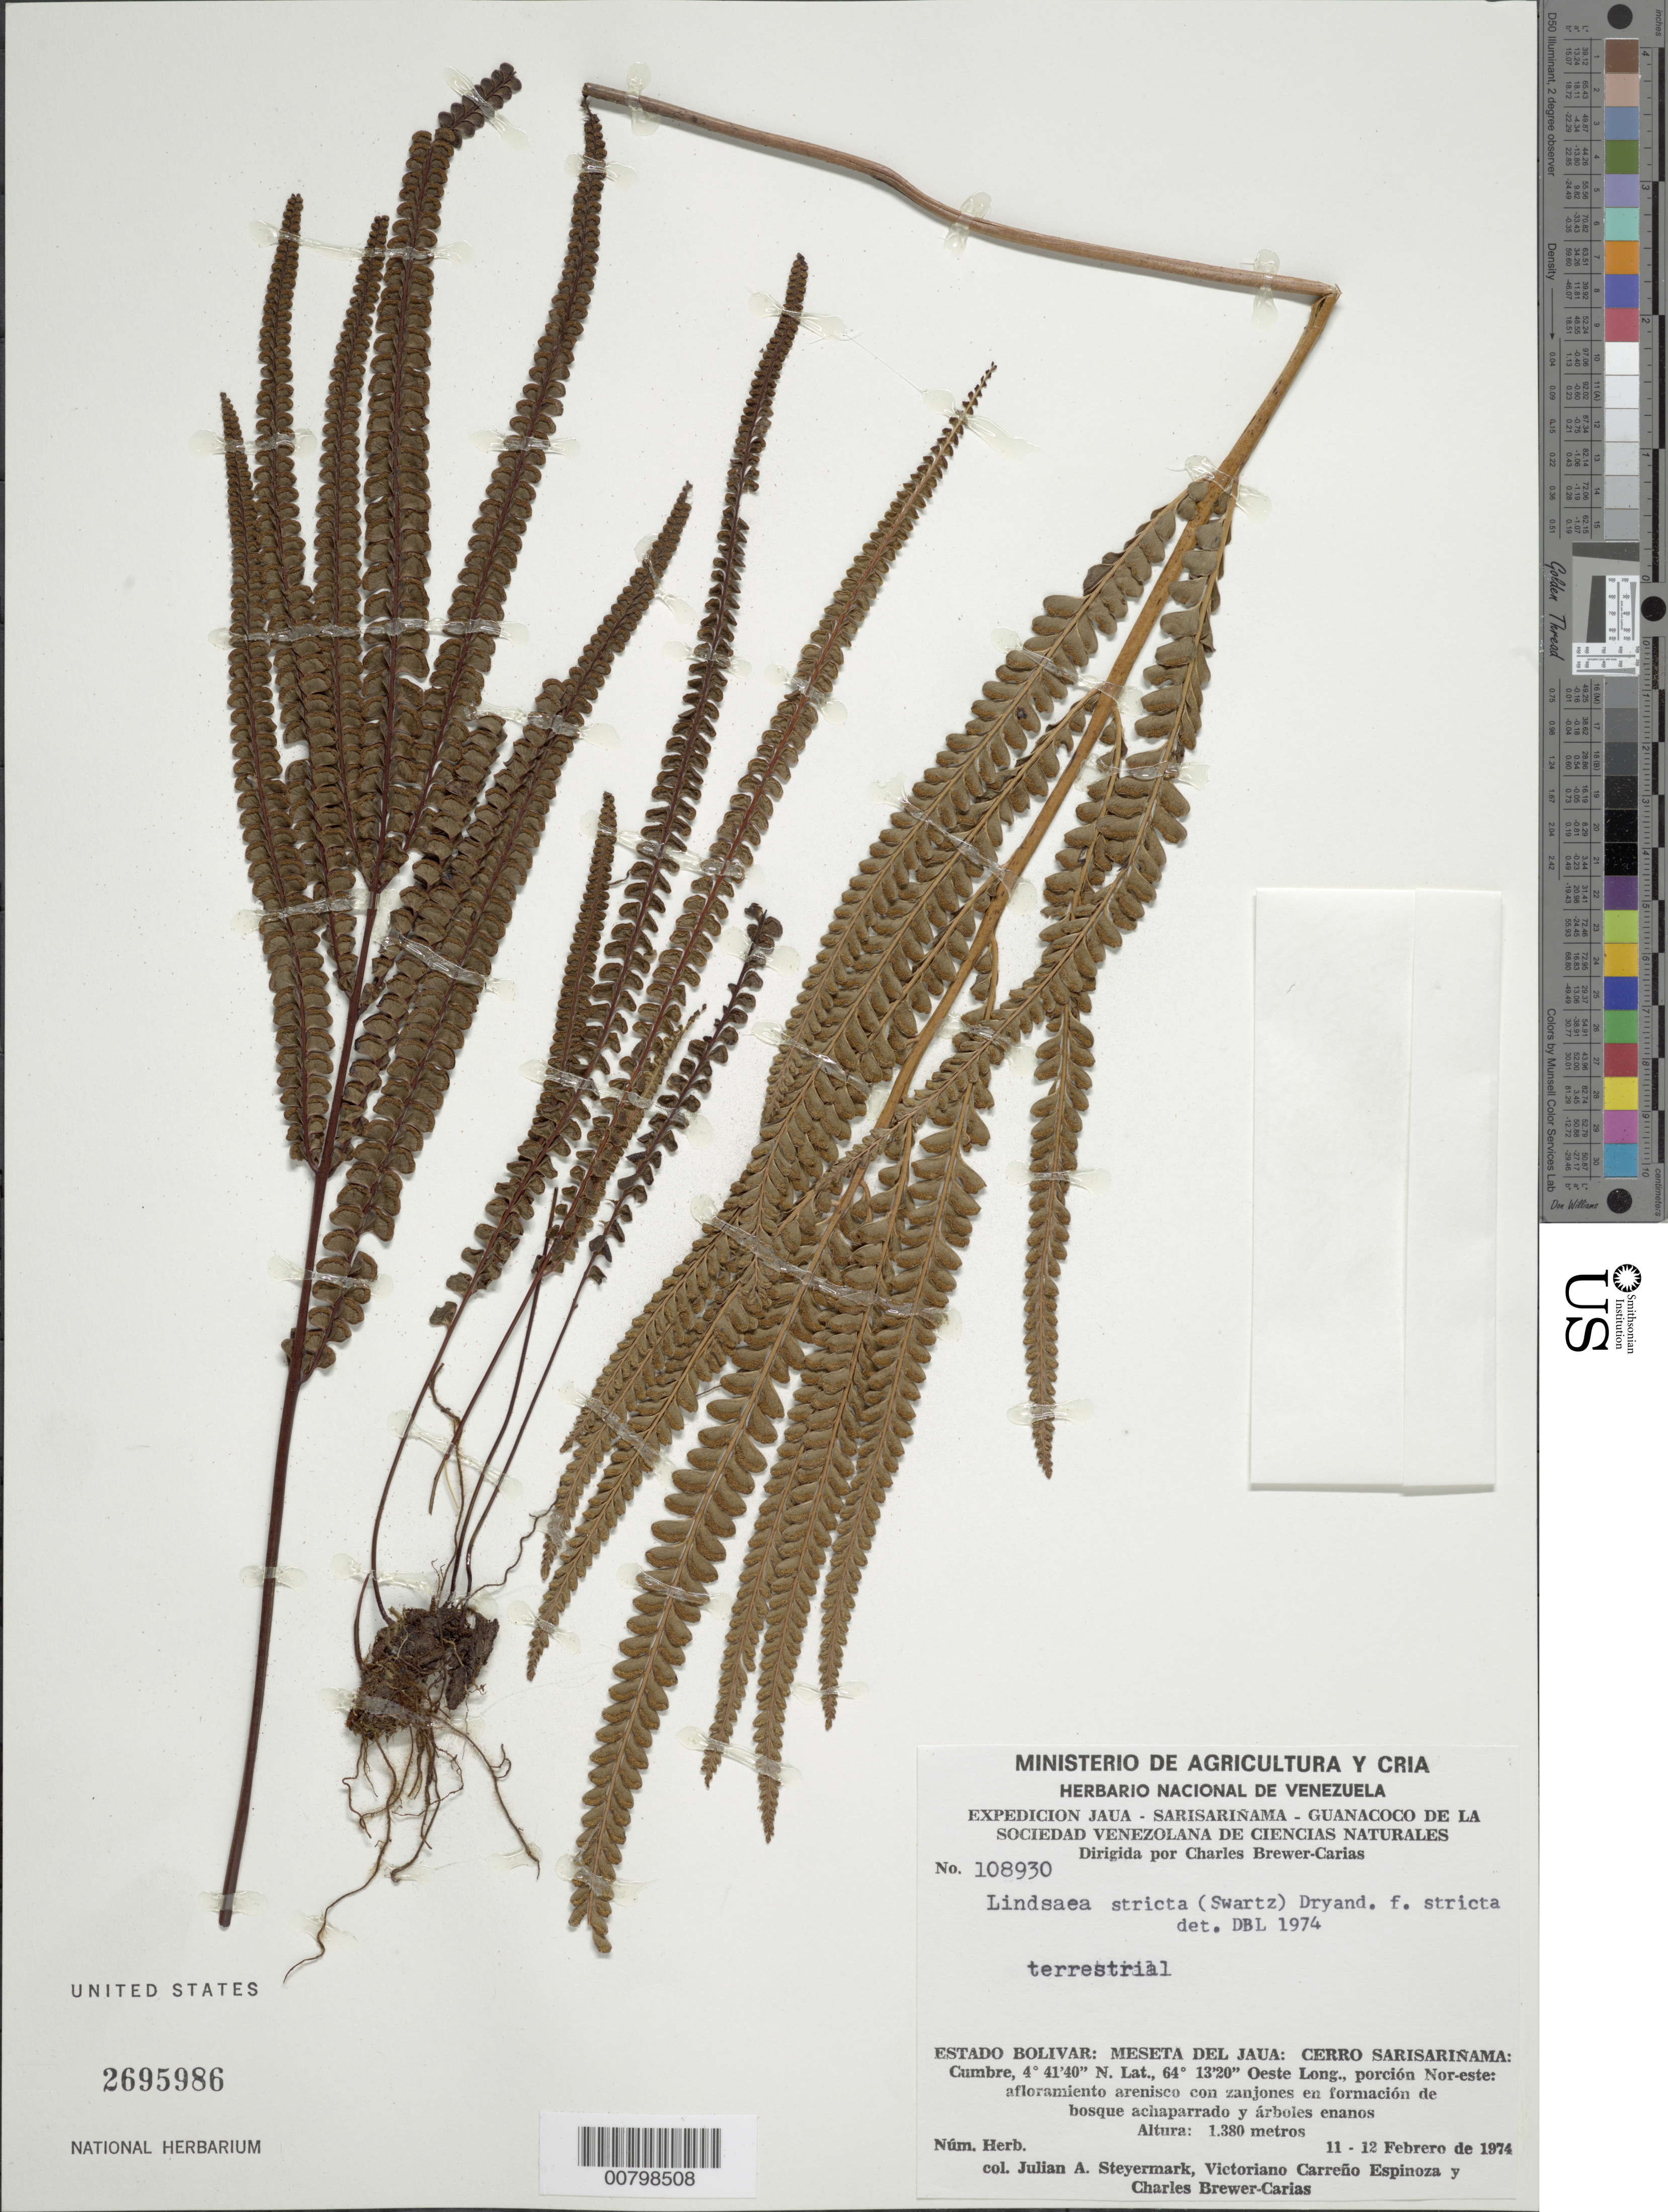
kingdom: Plantae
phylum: Tracheophyta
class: Polypodiopsida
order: Polypodiales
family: Lindsaeaceae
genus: Lindsaea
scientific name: Lindsaea stricta f. stricta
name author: (Sw.) Dryand.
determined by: Lellinger, David B., (BOT), Smithsonian Institution - National Museum of Natural History (UNITED STATES)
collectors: J. Steyermark, V. Carreño E. & C. Brewer-Carias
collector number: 108930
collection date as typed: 11-Feb-74 to 12-Feb-74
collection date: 1974-02-11/1974-02-12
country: Venezuela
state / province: Bolívar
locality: Meseta del Jaua: Cerro Sarisariñama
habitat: Afloramiento arenisco con zanjones en formacion de bosque achaparrado y arboles enanos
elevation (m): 1380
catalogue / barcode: US 2695986